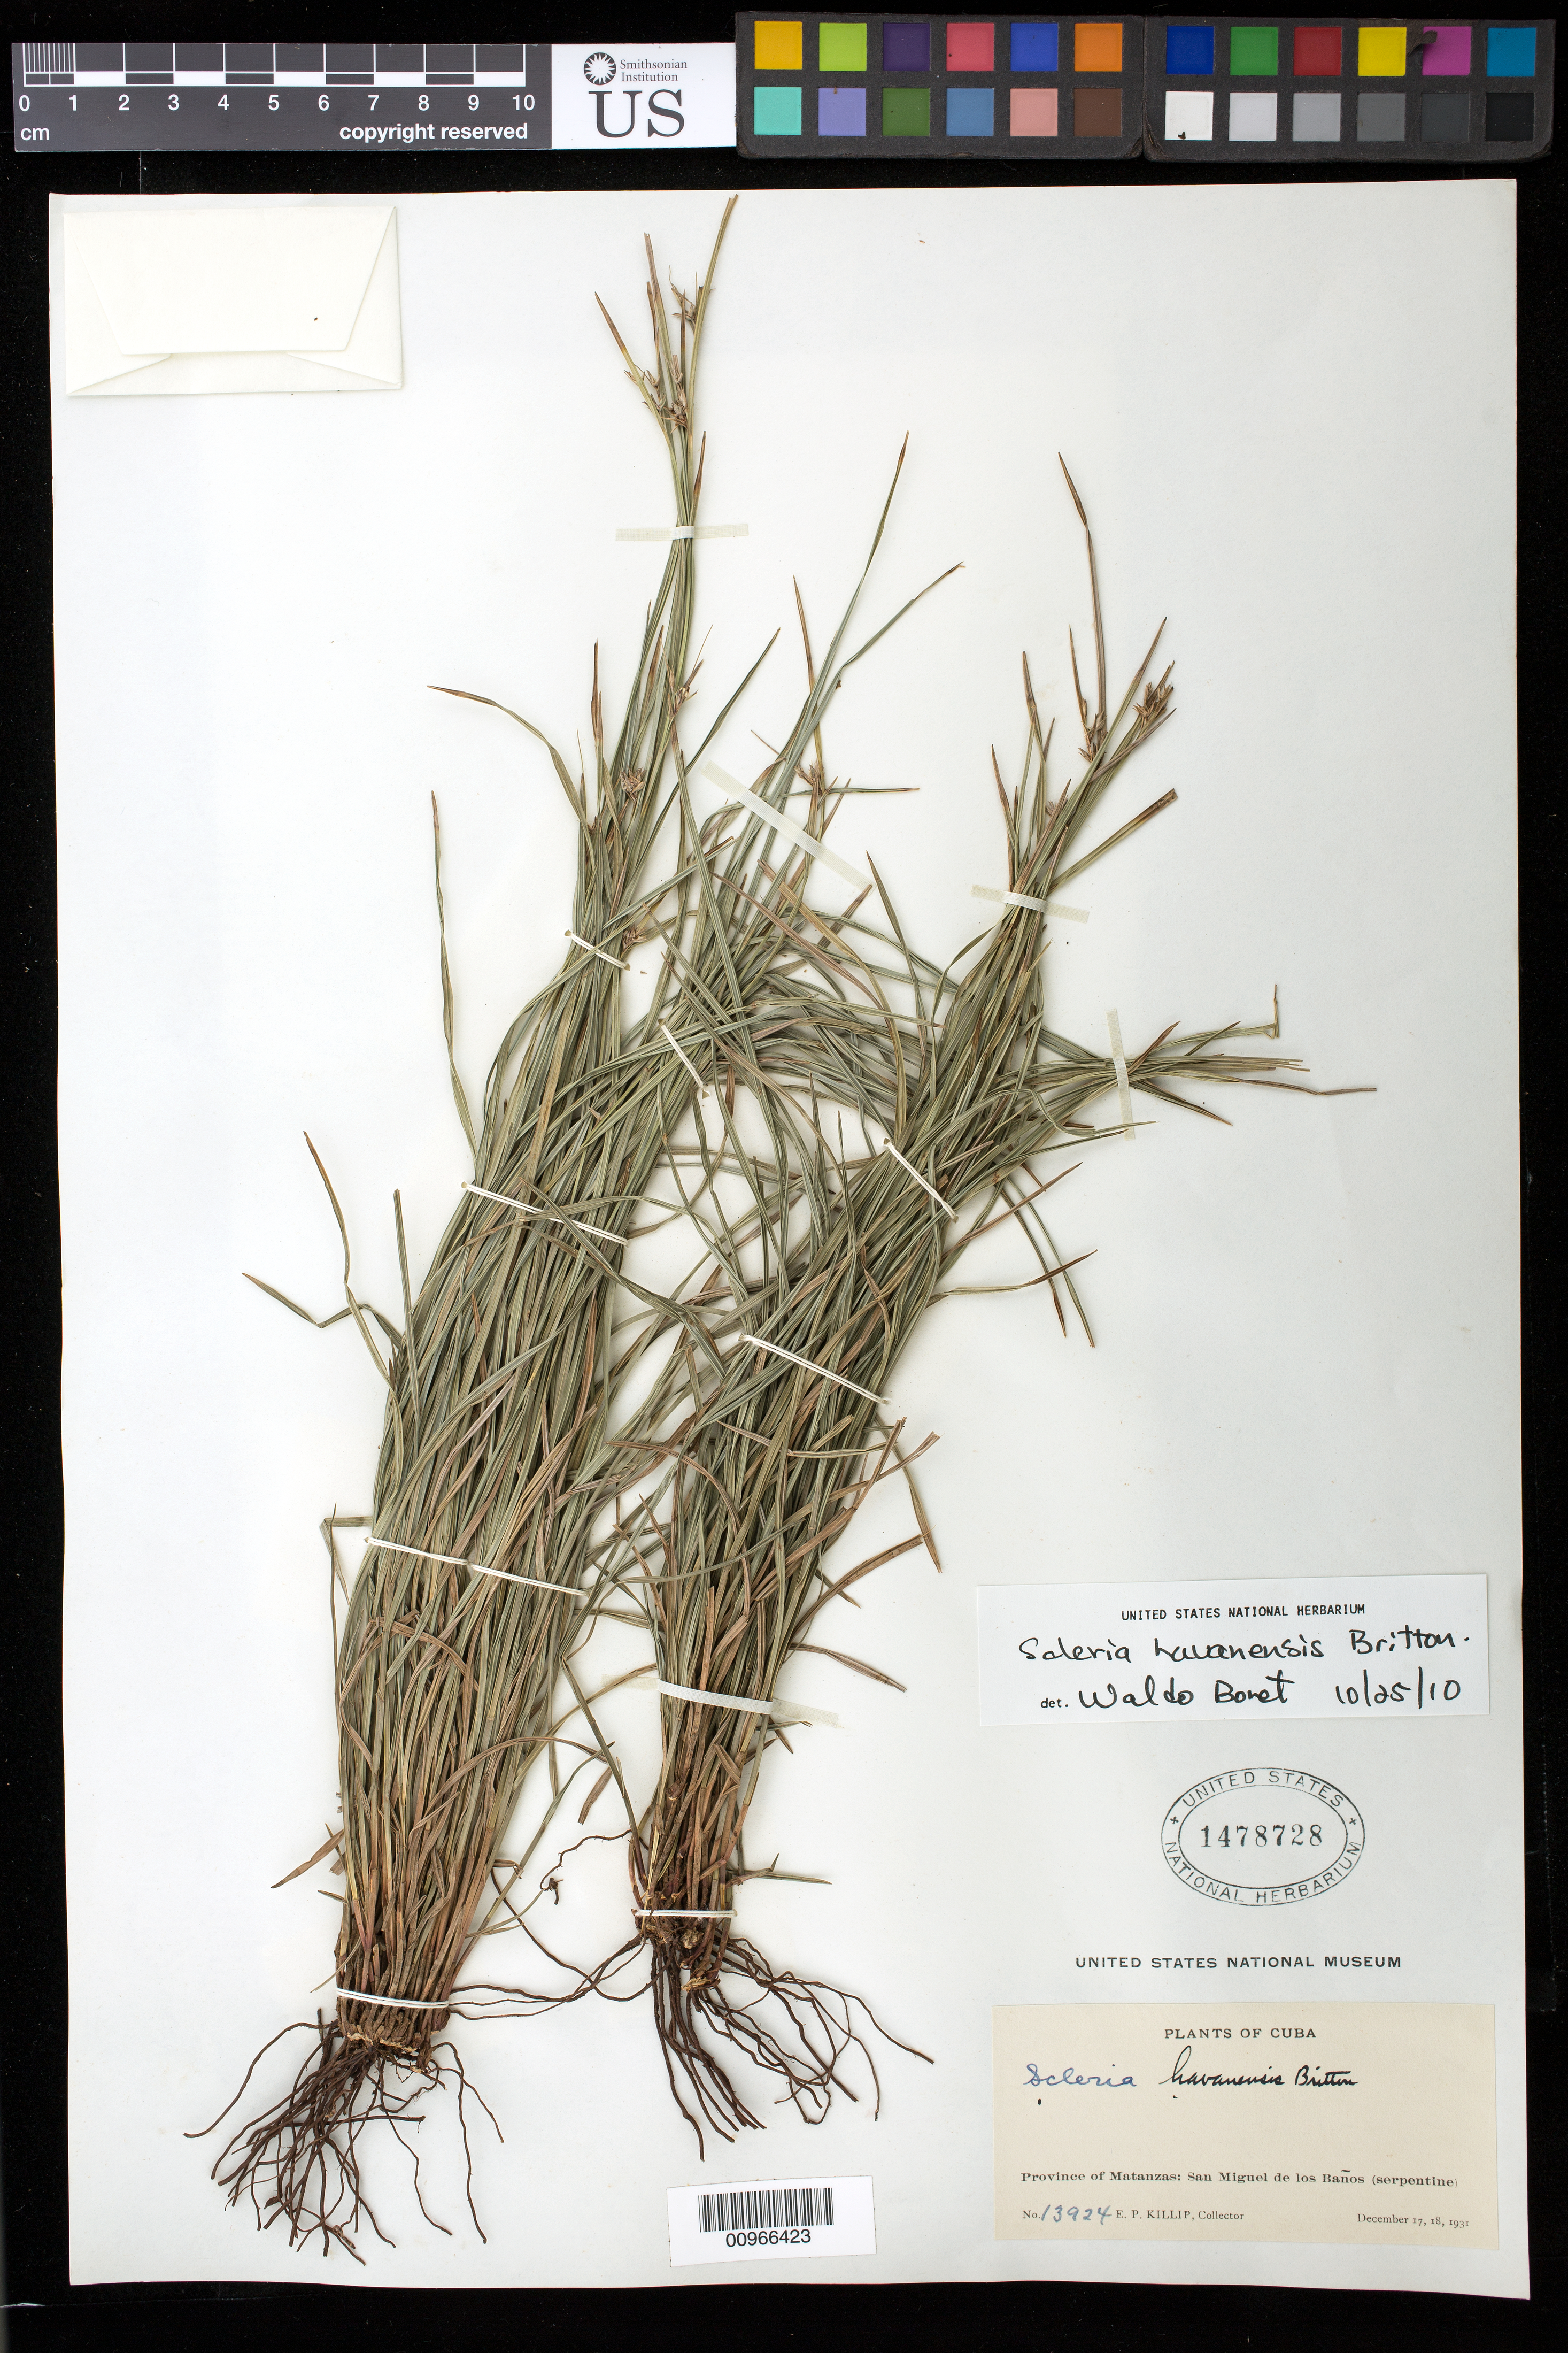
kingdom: Plantae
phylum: Tracheophyta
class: Liliopsida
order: Poales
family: Cyperaceae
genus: Scleria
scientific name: Scleria havanensis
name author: Britton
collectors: E. P. Killip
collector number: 13924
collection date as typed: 17 Dec 1931 to 18 Dec 1931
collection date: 1931-12-17/1931-12-18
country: Cuba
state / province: Matanzas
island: Cuba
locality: San Miguel de los Baños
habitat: Serpentine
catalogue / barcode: US 1478728